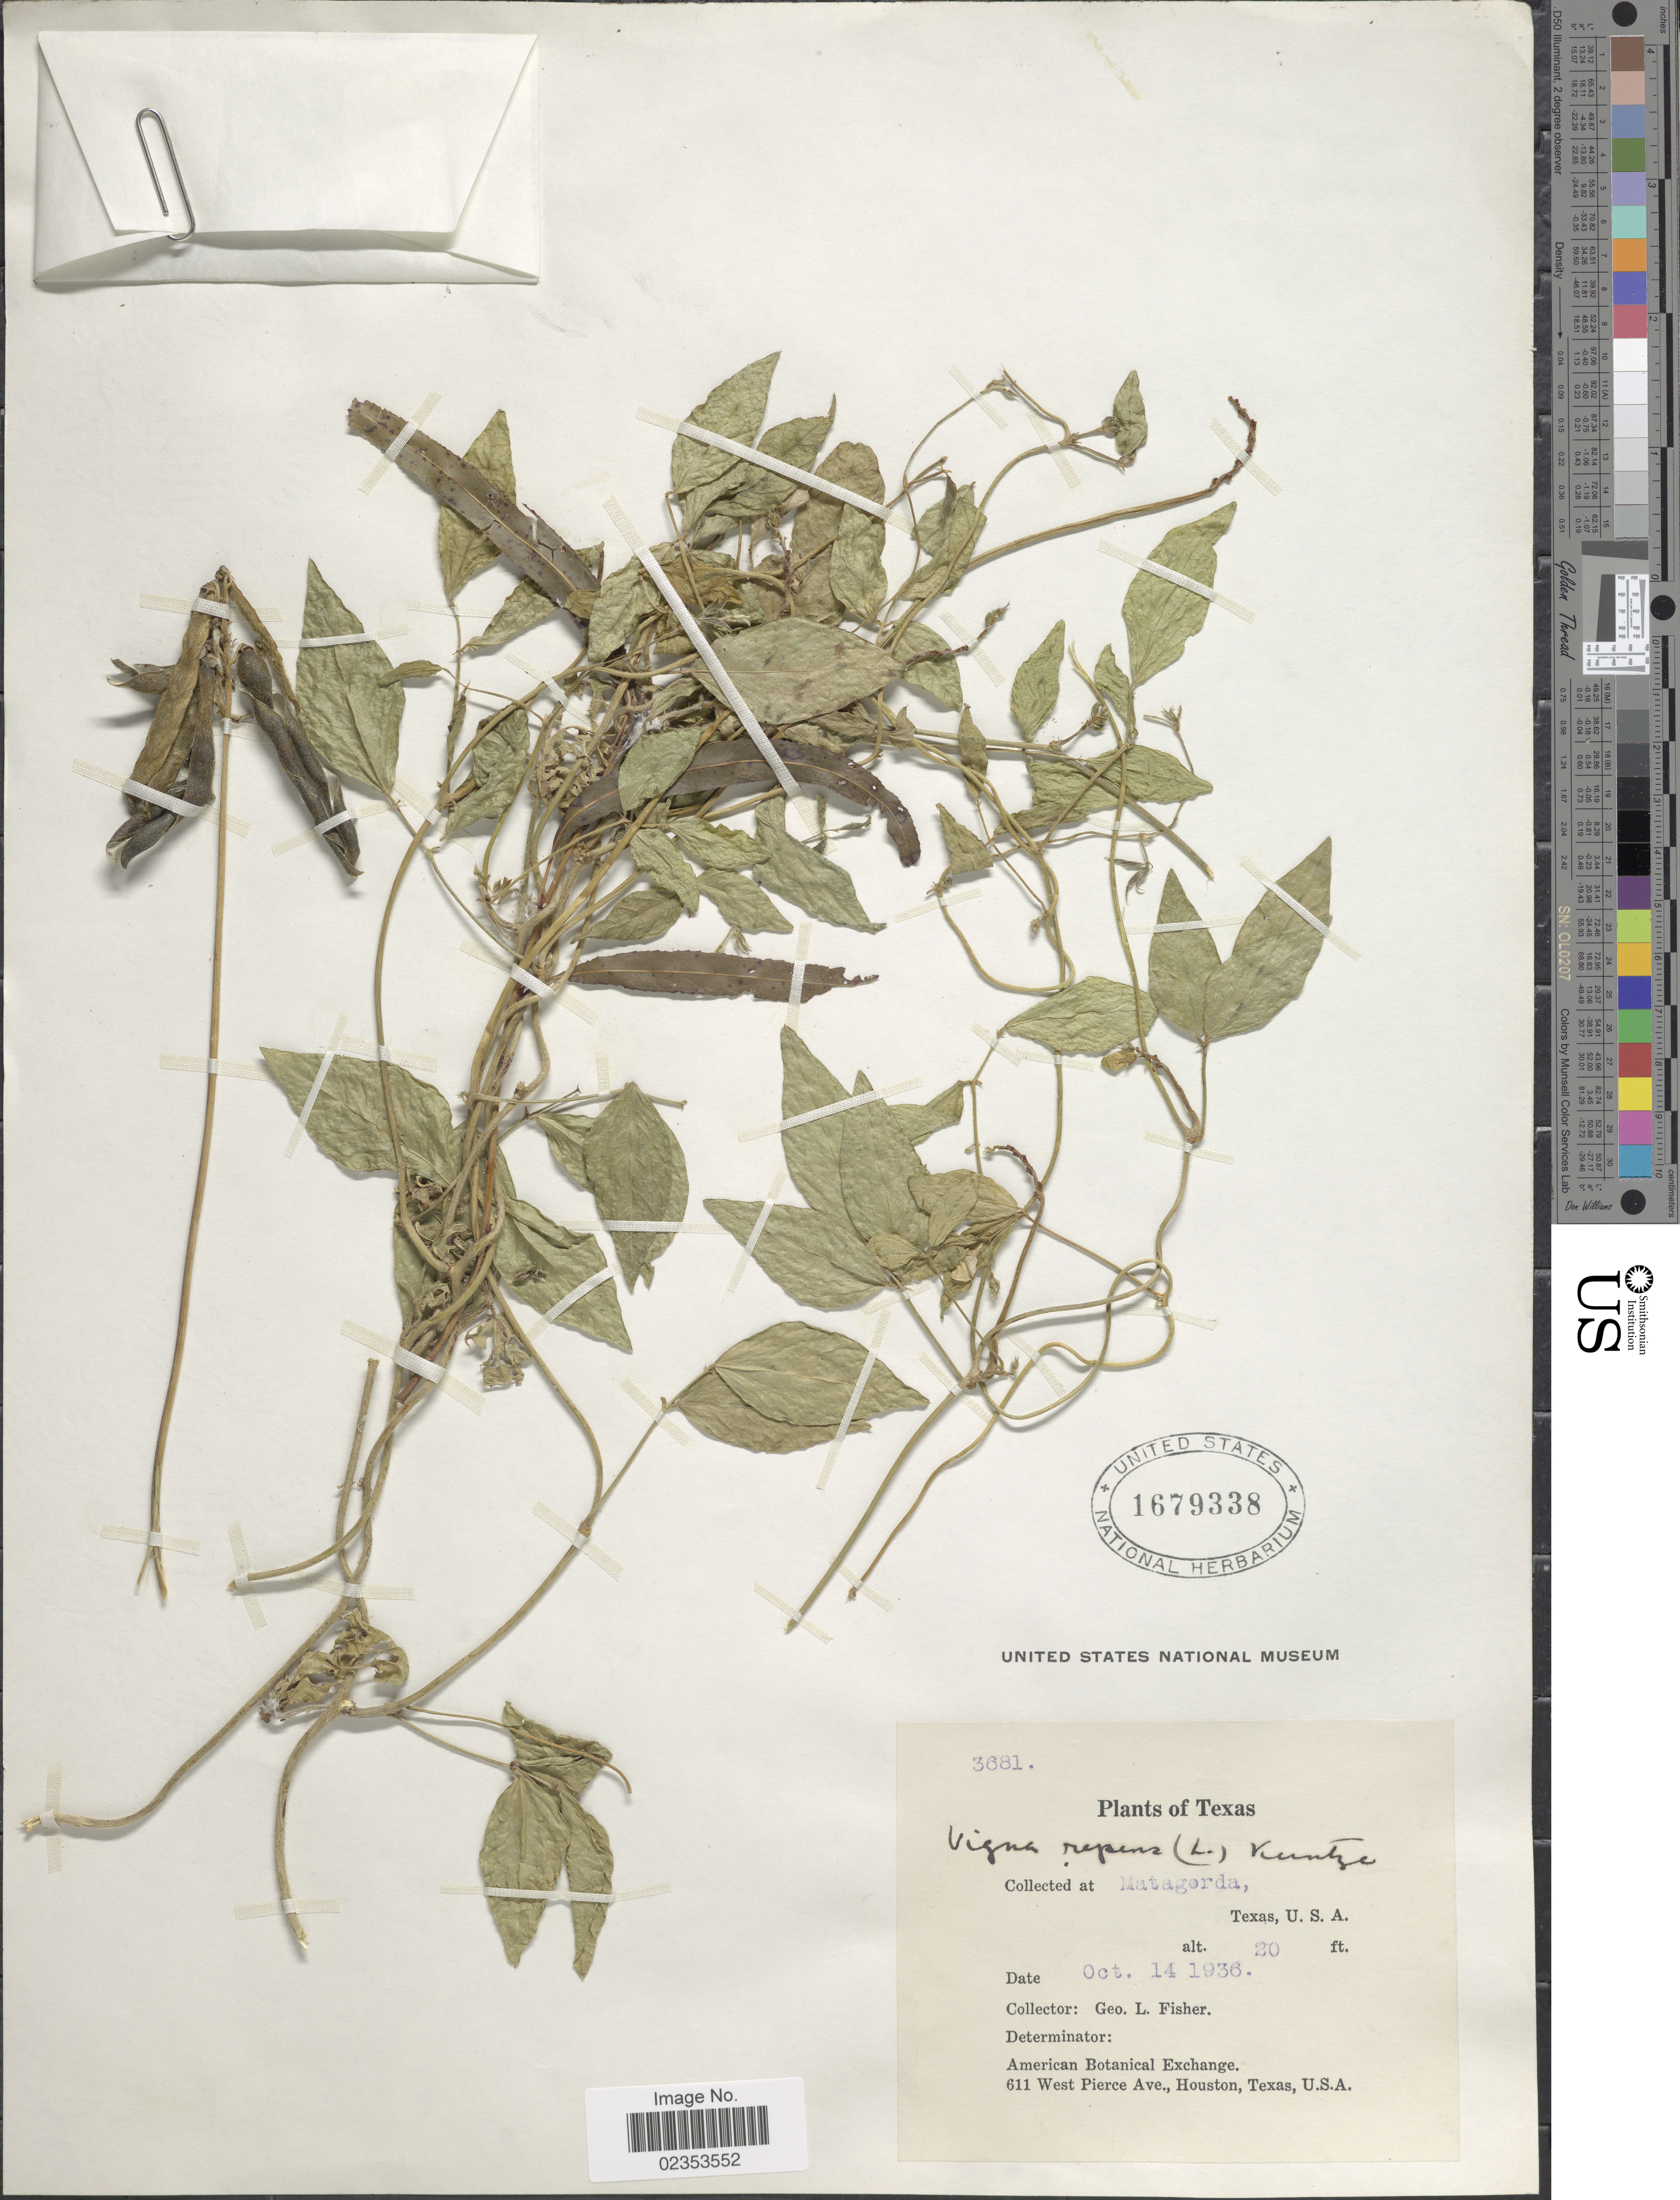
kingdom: Plantae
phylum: Tracheophyta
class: Magnoliopsida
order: Fabales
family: Fabaceae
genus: Vigna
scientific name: Vigna luteola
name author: (Jacq.) Benth.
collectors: G. L. Fisher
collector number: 3681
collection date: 1936-10-14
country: United States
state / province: Texas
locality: Matagorda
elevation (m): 6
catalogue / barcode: US 1679338